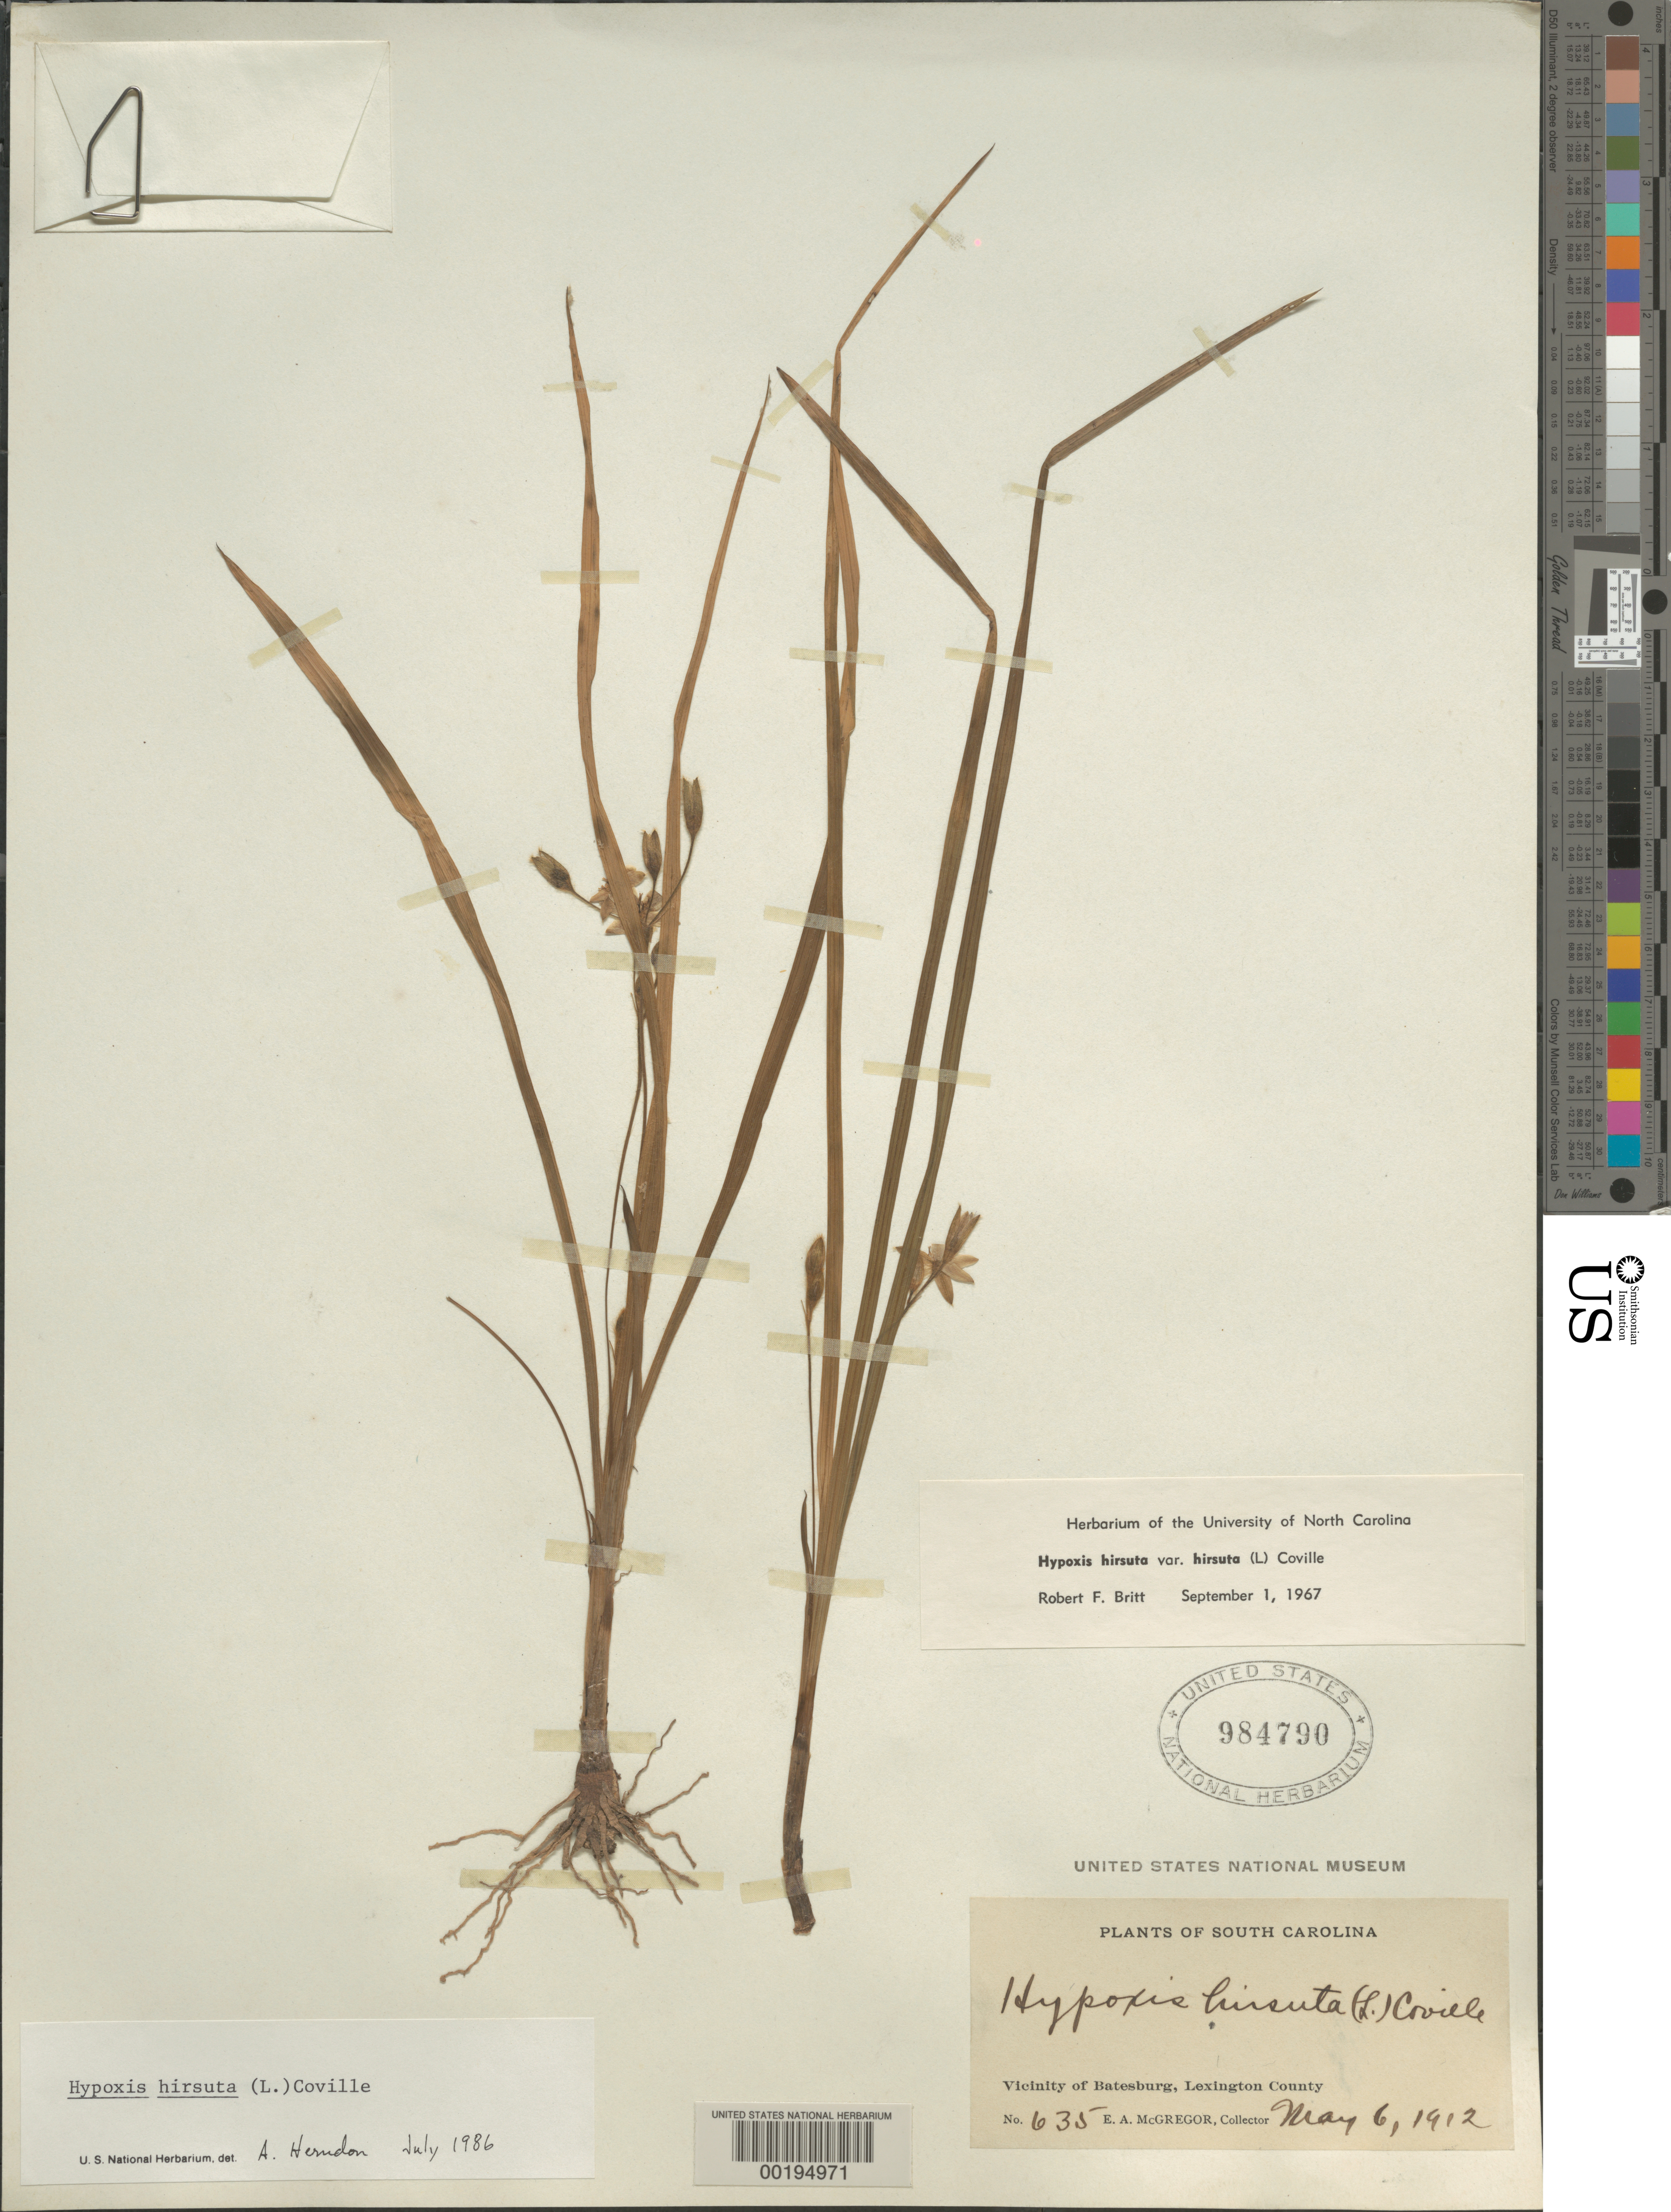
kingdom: Plantae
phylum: Tracheophyta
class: Liliopsida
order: Asparagales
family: Hypoxidaceae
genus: Hypoxis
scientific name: Hypoxis hirsuta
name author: (L.) Coville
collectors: E. A. McGregor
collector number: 635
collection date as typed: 06 May 1912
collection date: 1912-05-06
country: United States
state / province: South Carolina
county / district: Lexington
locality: Vicinity of batesburg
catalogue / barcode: US 984790